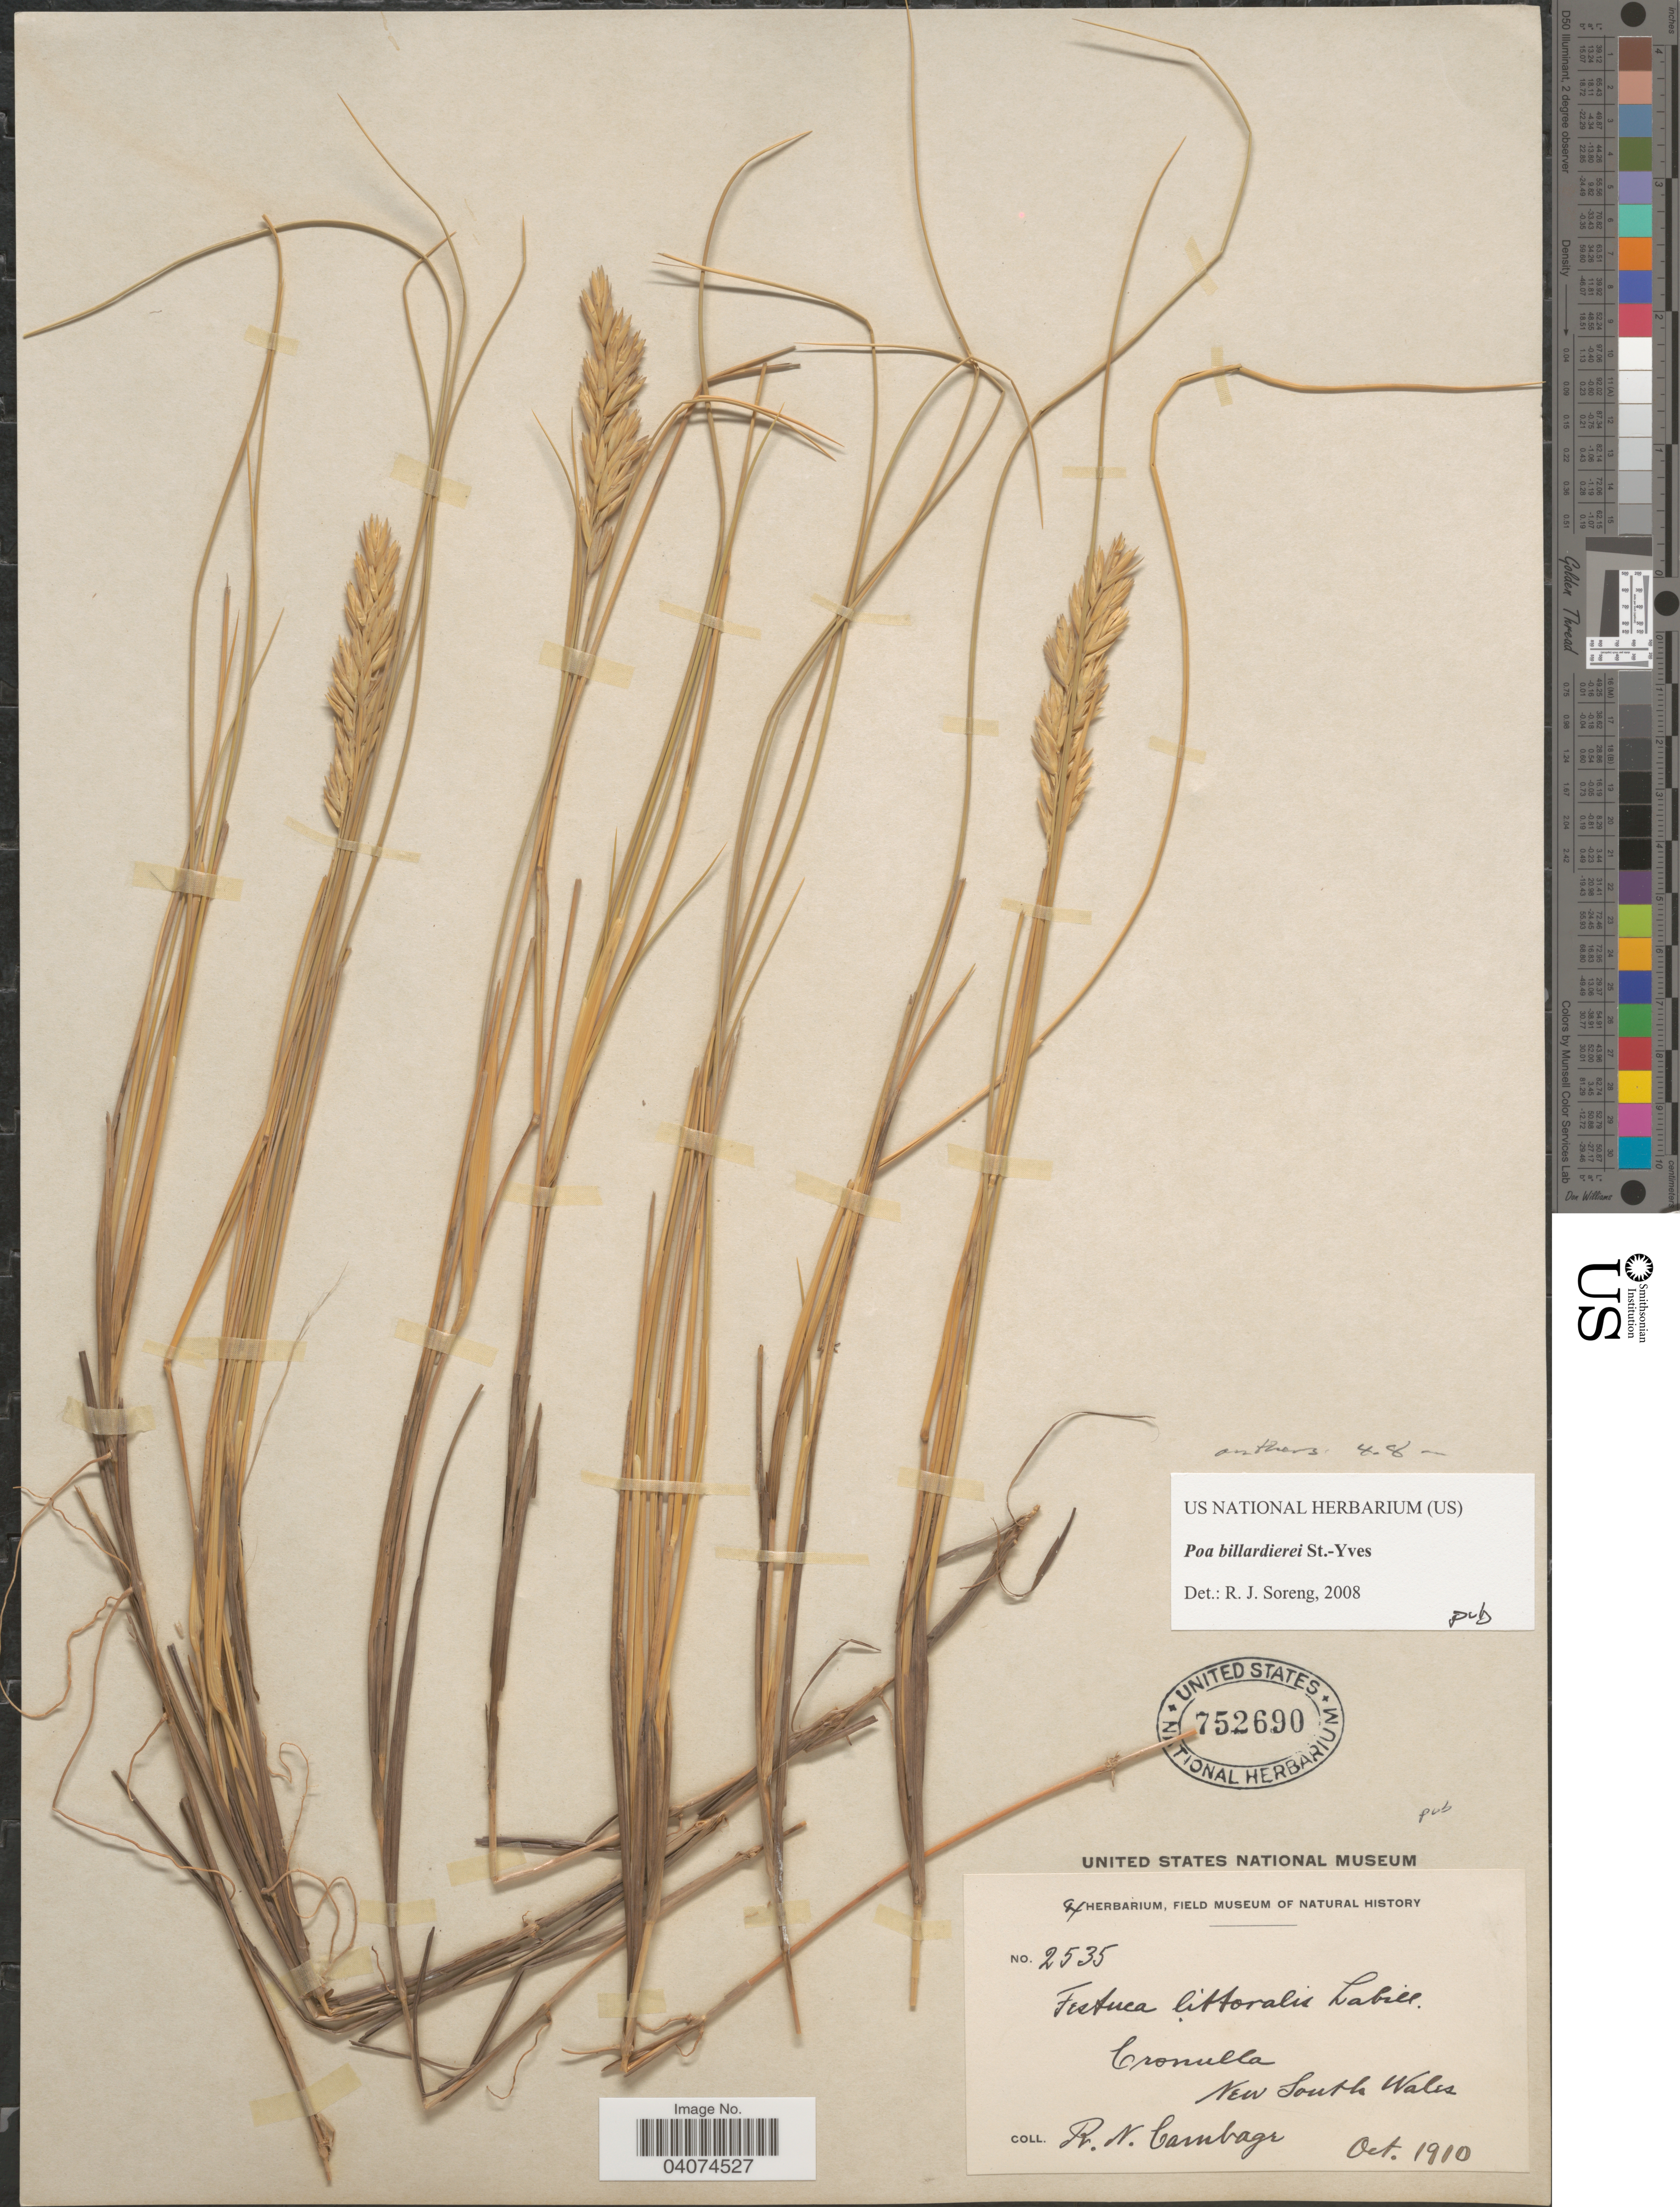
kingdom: Plantae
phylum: Tracheophyta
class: Liliopsida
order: Poales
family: Poaceae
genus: Poa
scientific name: Poa billardierei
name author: (Spreng.) St.-Yves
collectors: R. Cambage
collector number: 2535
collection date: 1910-10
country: Australia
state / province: New South Wales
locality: Cronulla.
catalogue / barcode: US 752690